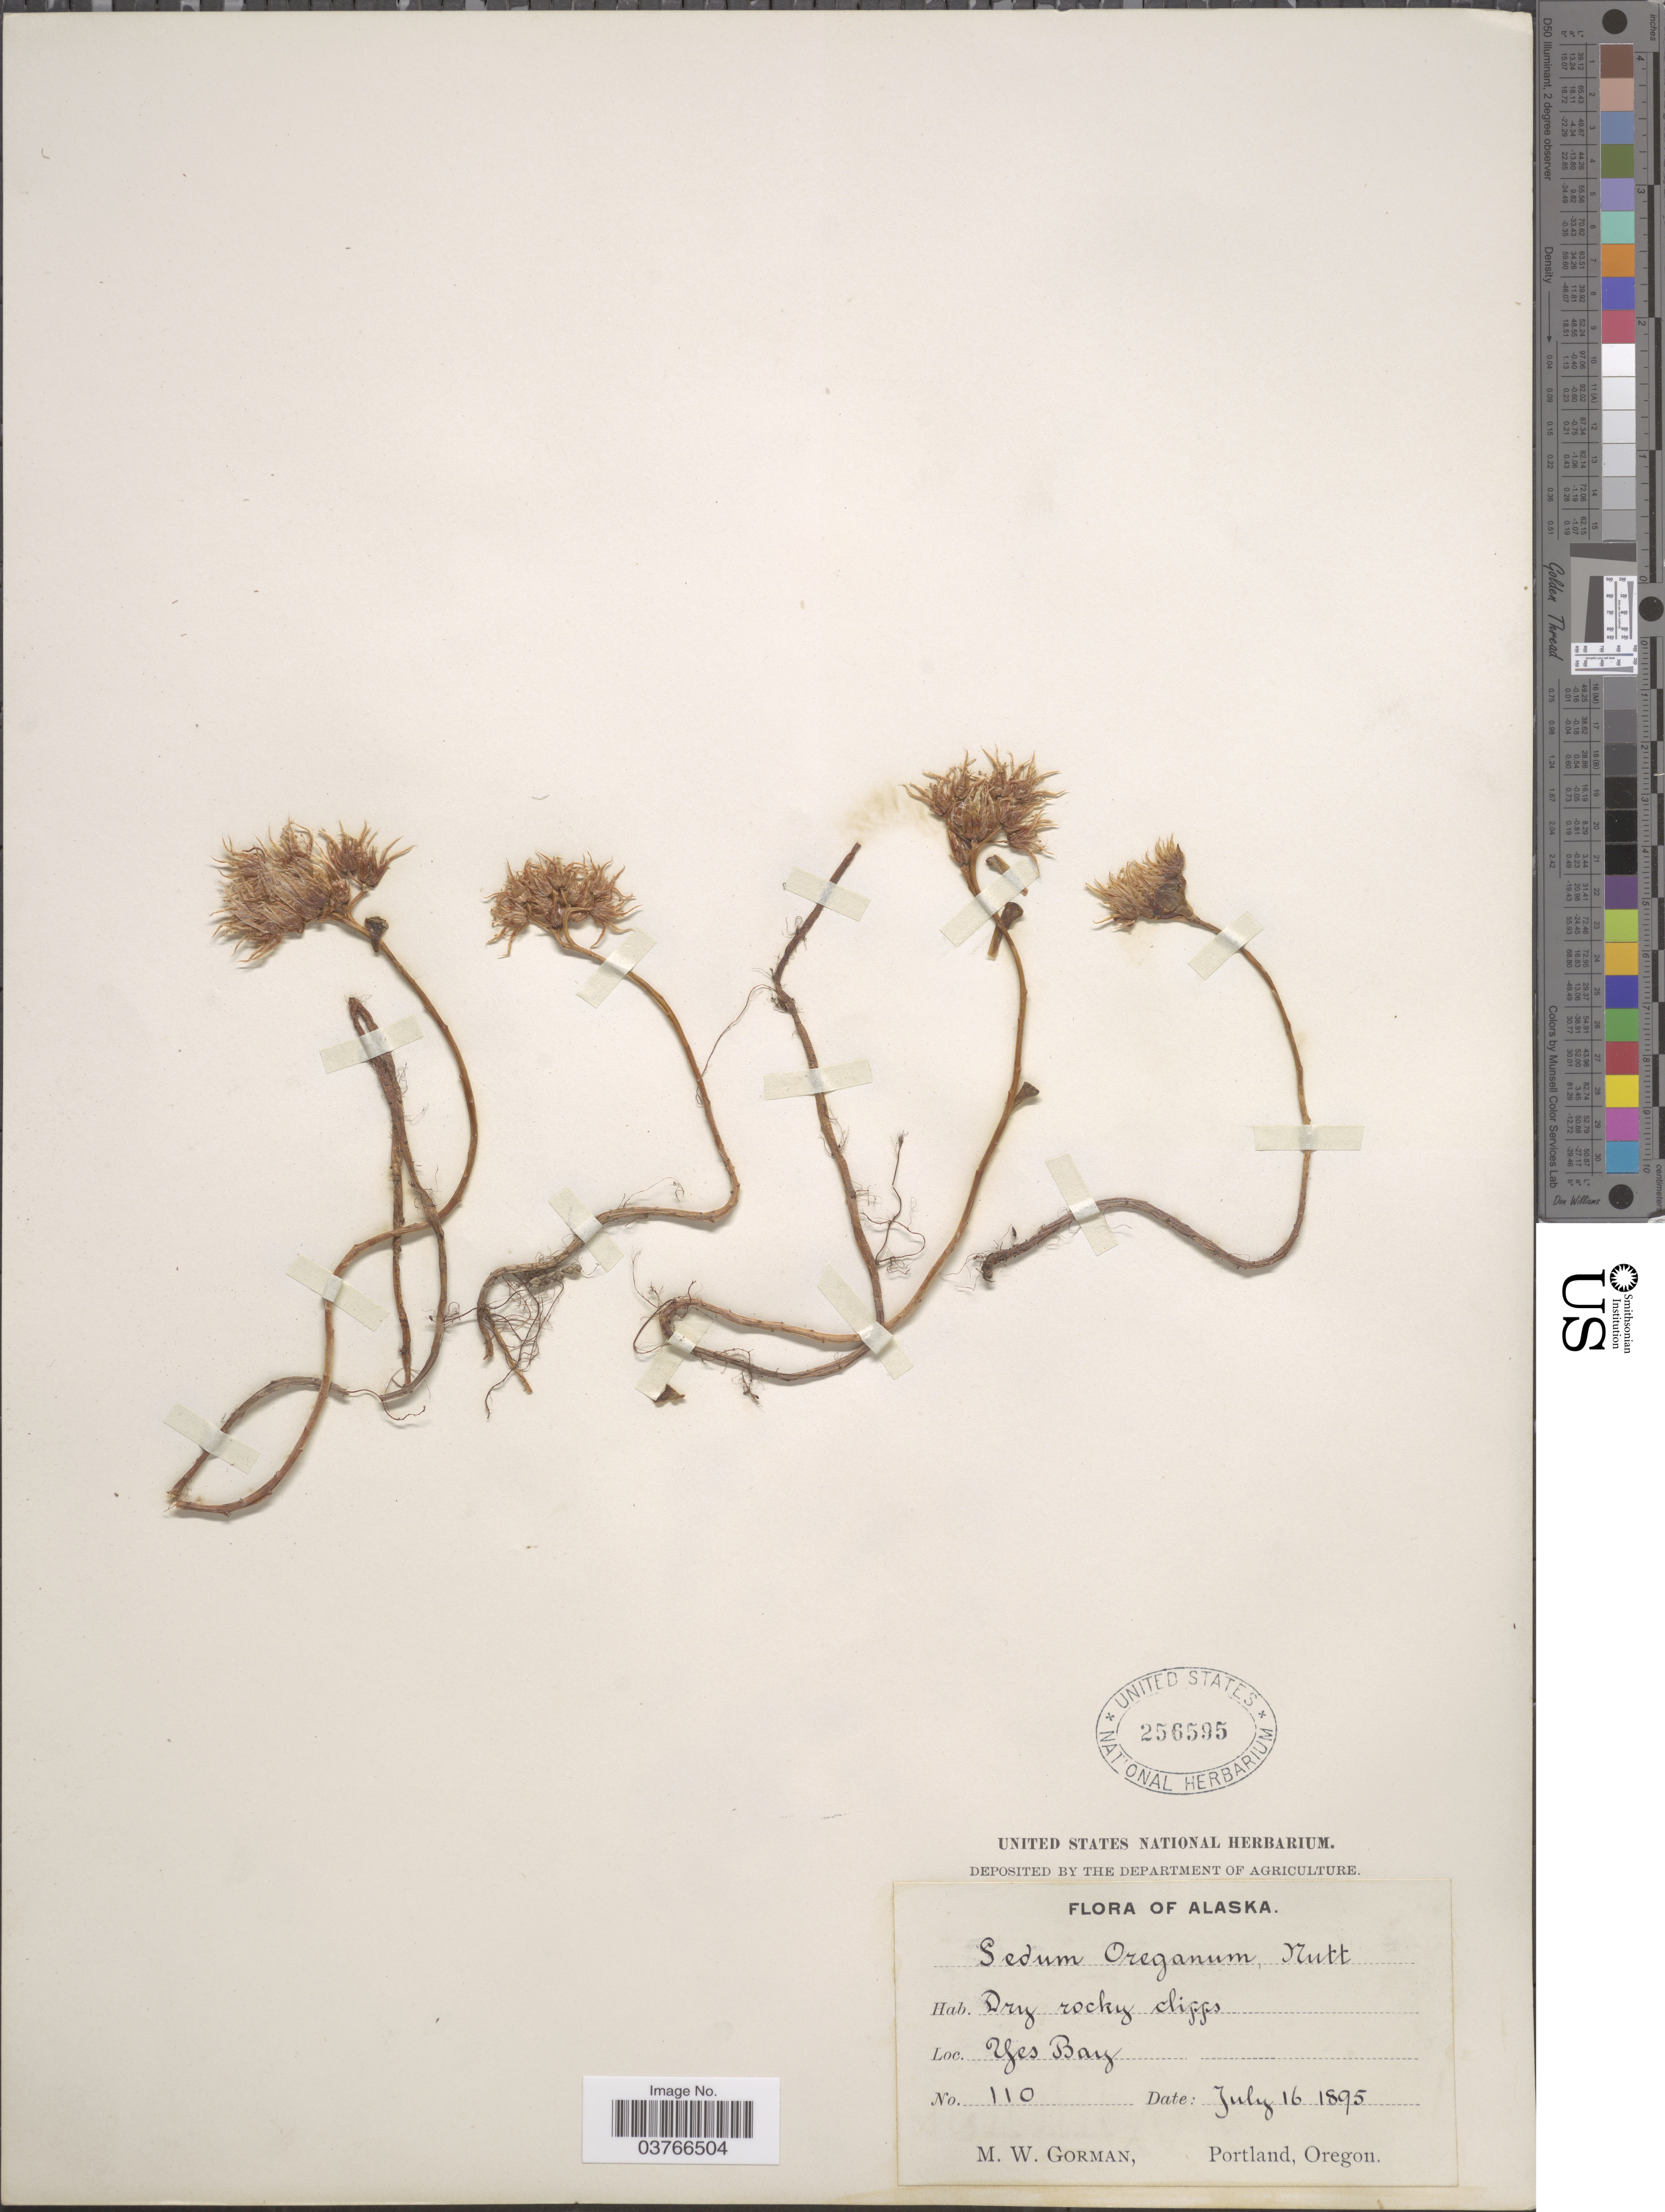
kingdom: Plantae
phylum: Tracheophyta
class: Magnoliopsida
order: Saxifragales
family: Crassulaceae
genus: Sedum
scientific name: Sedum oreganum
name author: Nutt.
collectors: M. W. Gorman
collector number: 110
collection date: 1895-07-16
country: United States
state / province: Alaska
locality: Yes Bay.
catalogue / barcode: US 256595